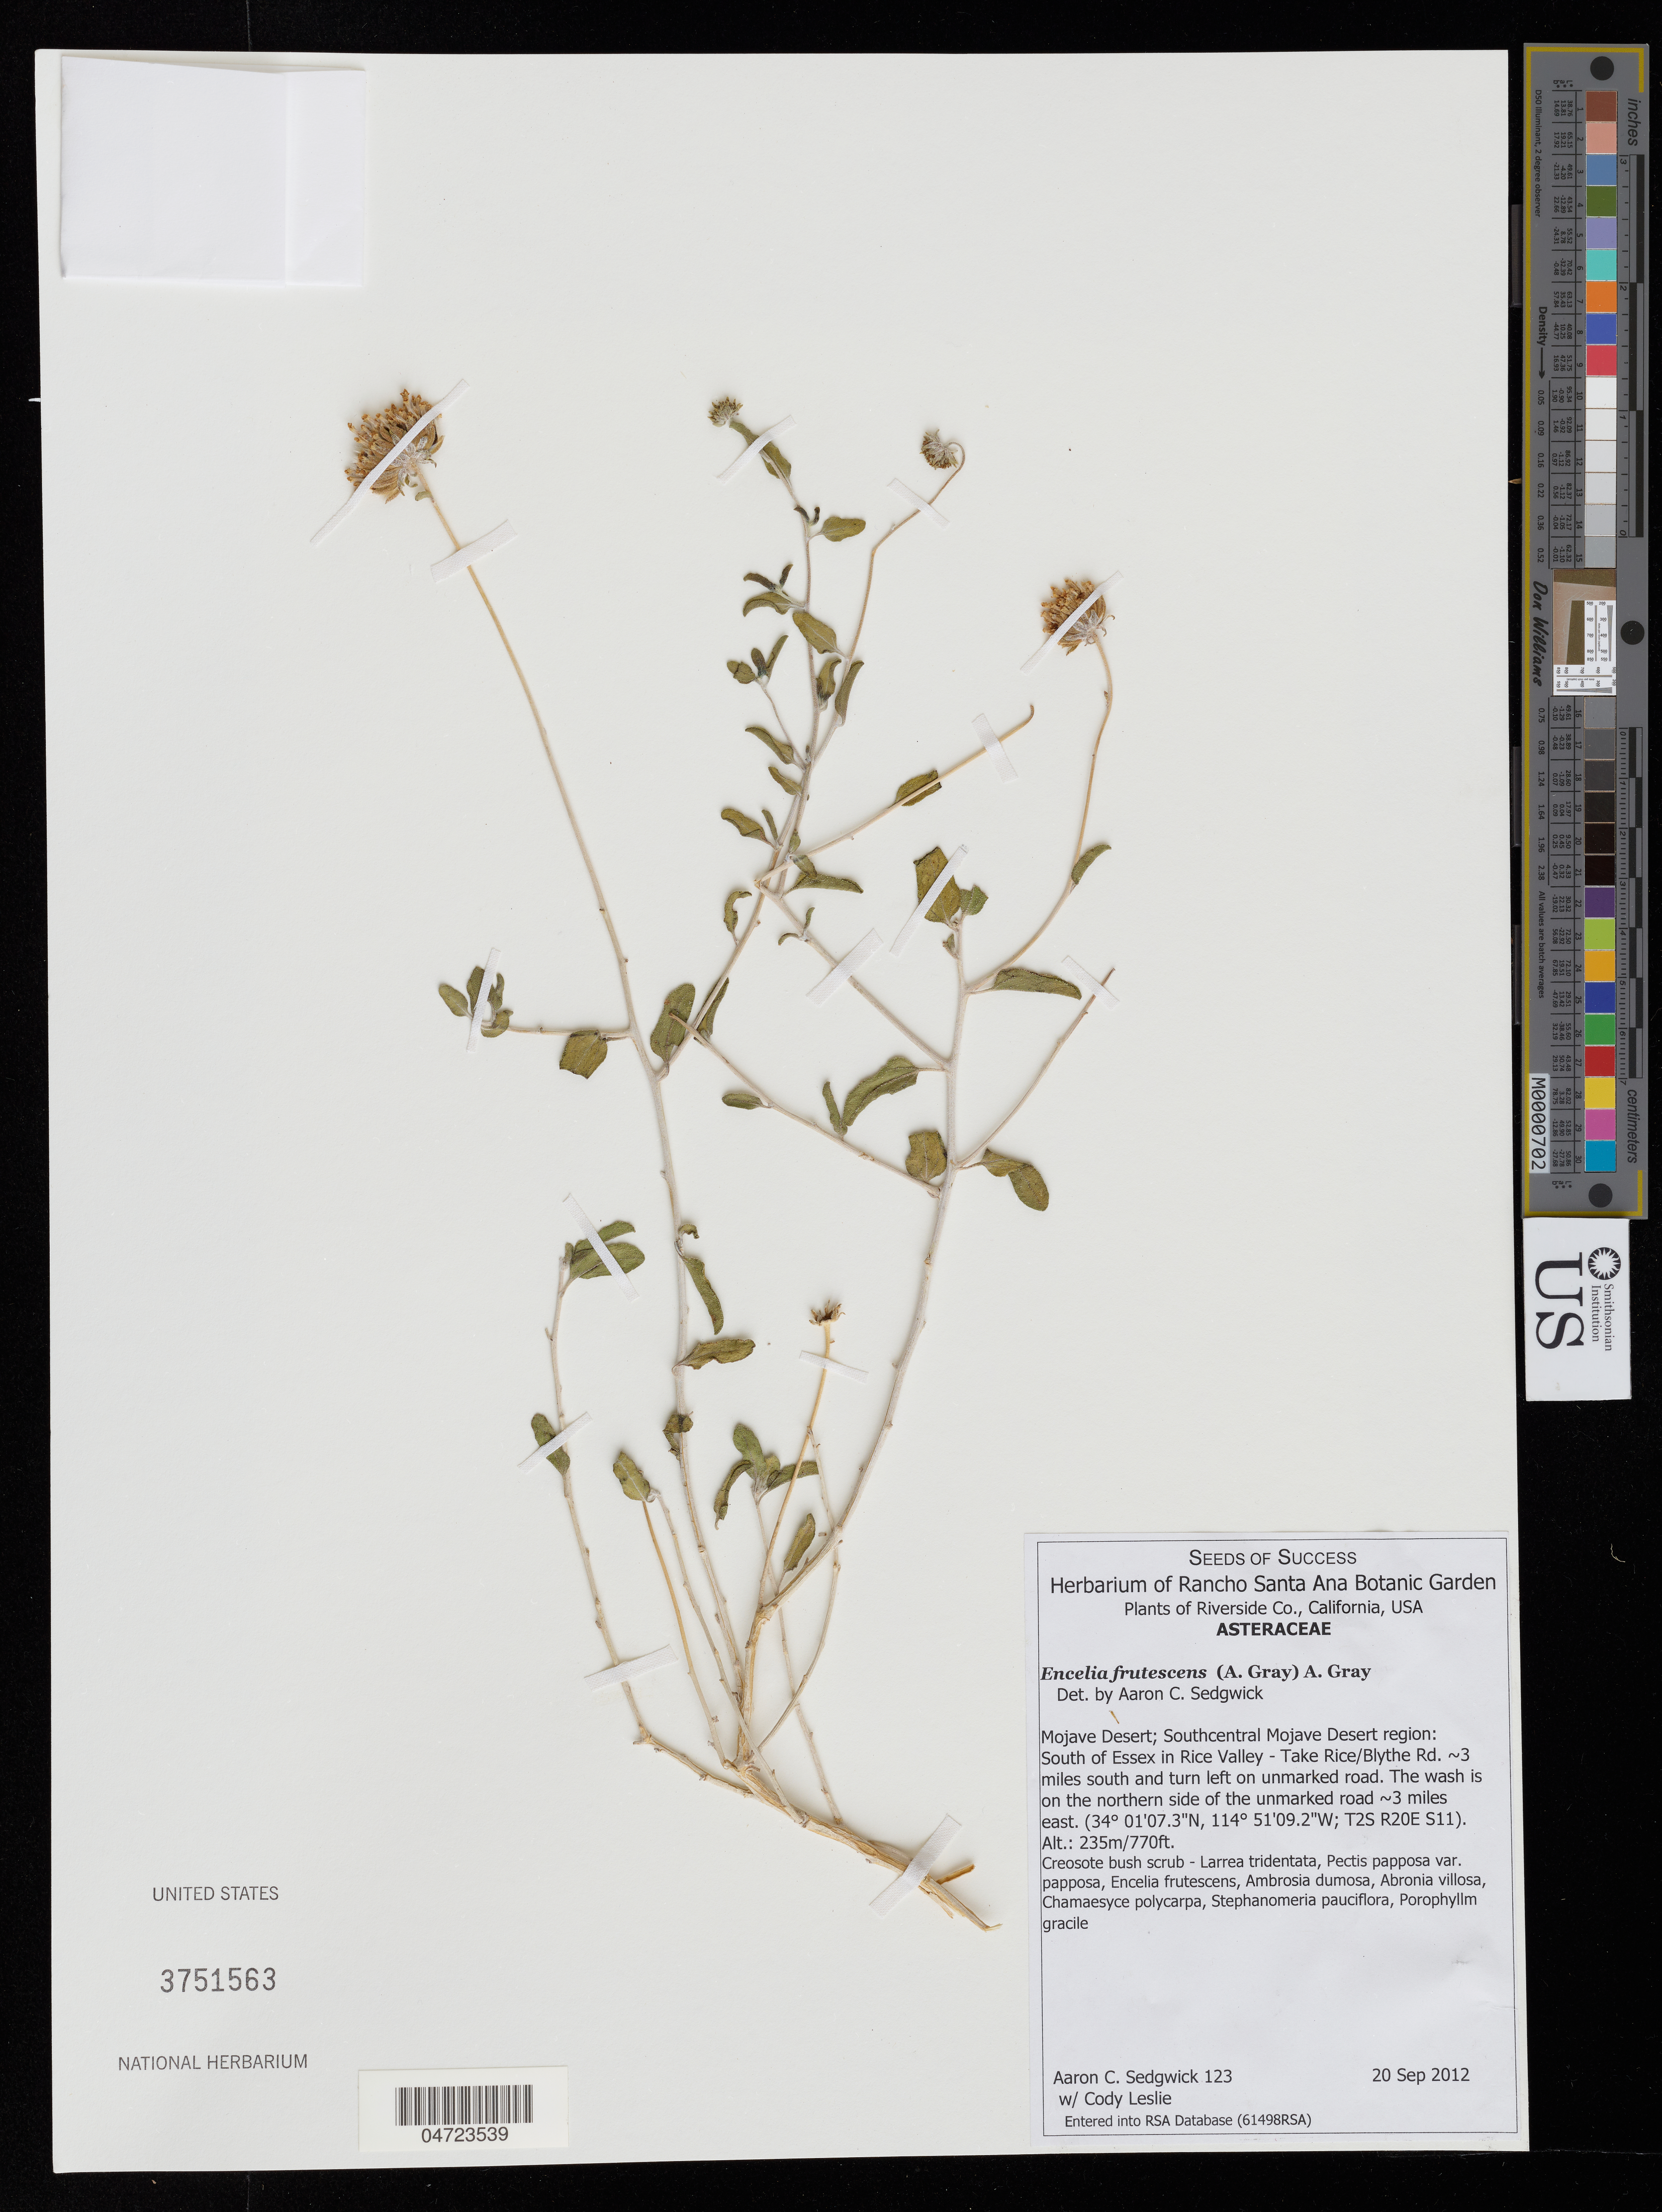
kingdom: Plantae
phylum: Tracheophyta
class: Magnoliopsida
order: Asterales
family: Asteraceae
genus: Encelia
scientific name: Encelia frutescens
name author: (A. Gray) A. Gray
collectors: A. Sedgwick & C. Leslie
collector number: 123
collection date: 2012-09-20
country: United States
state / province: California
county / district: Riverside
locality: Riverside Co. Mojave Desert; Southcentral Mojave Desert region: South of Essex in Rice Valley - Take Rice/Blyrhe Rd. ~3 miles south and turn left on unmarked road. The wash is on the northern side of the unmarked road ~3 miles east. (T2S R20E S11).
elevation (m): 235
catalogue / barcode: US 3751563